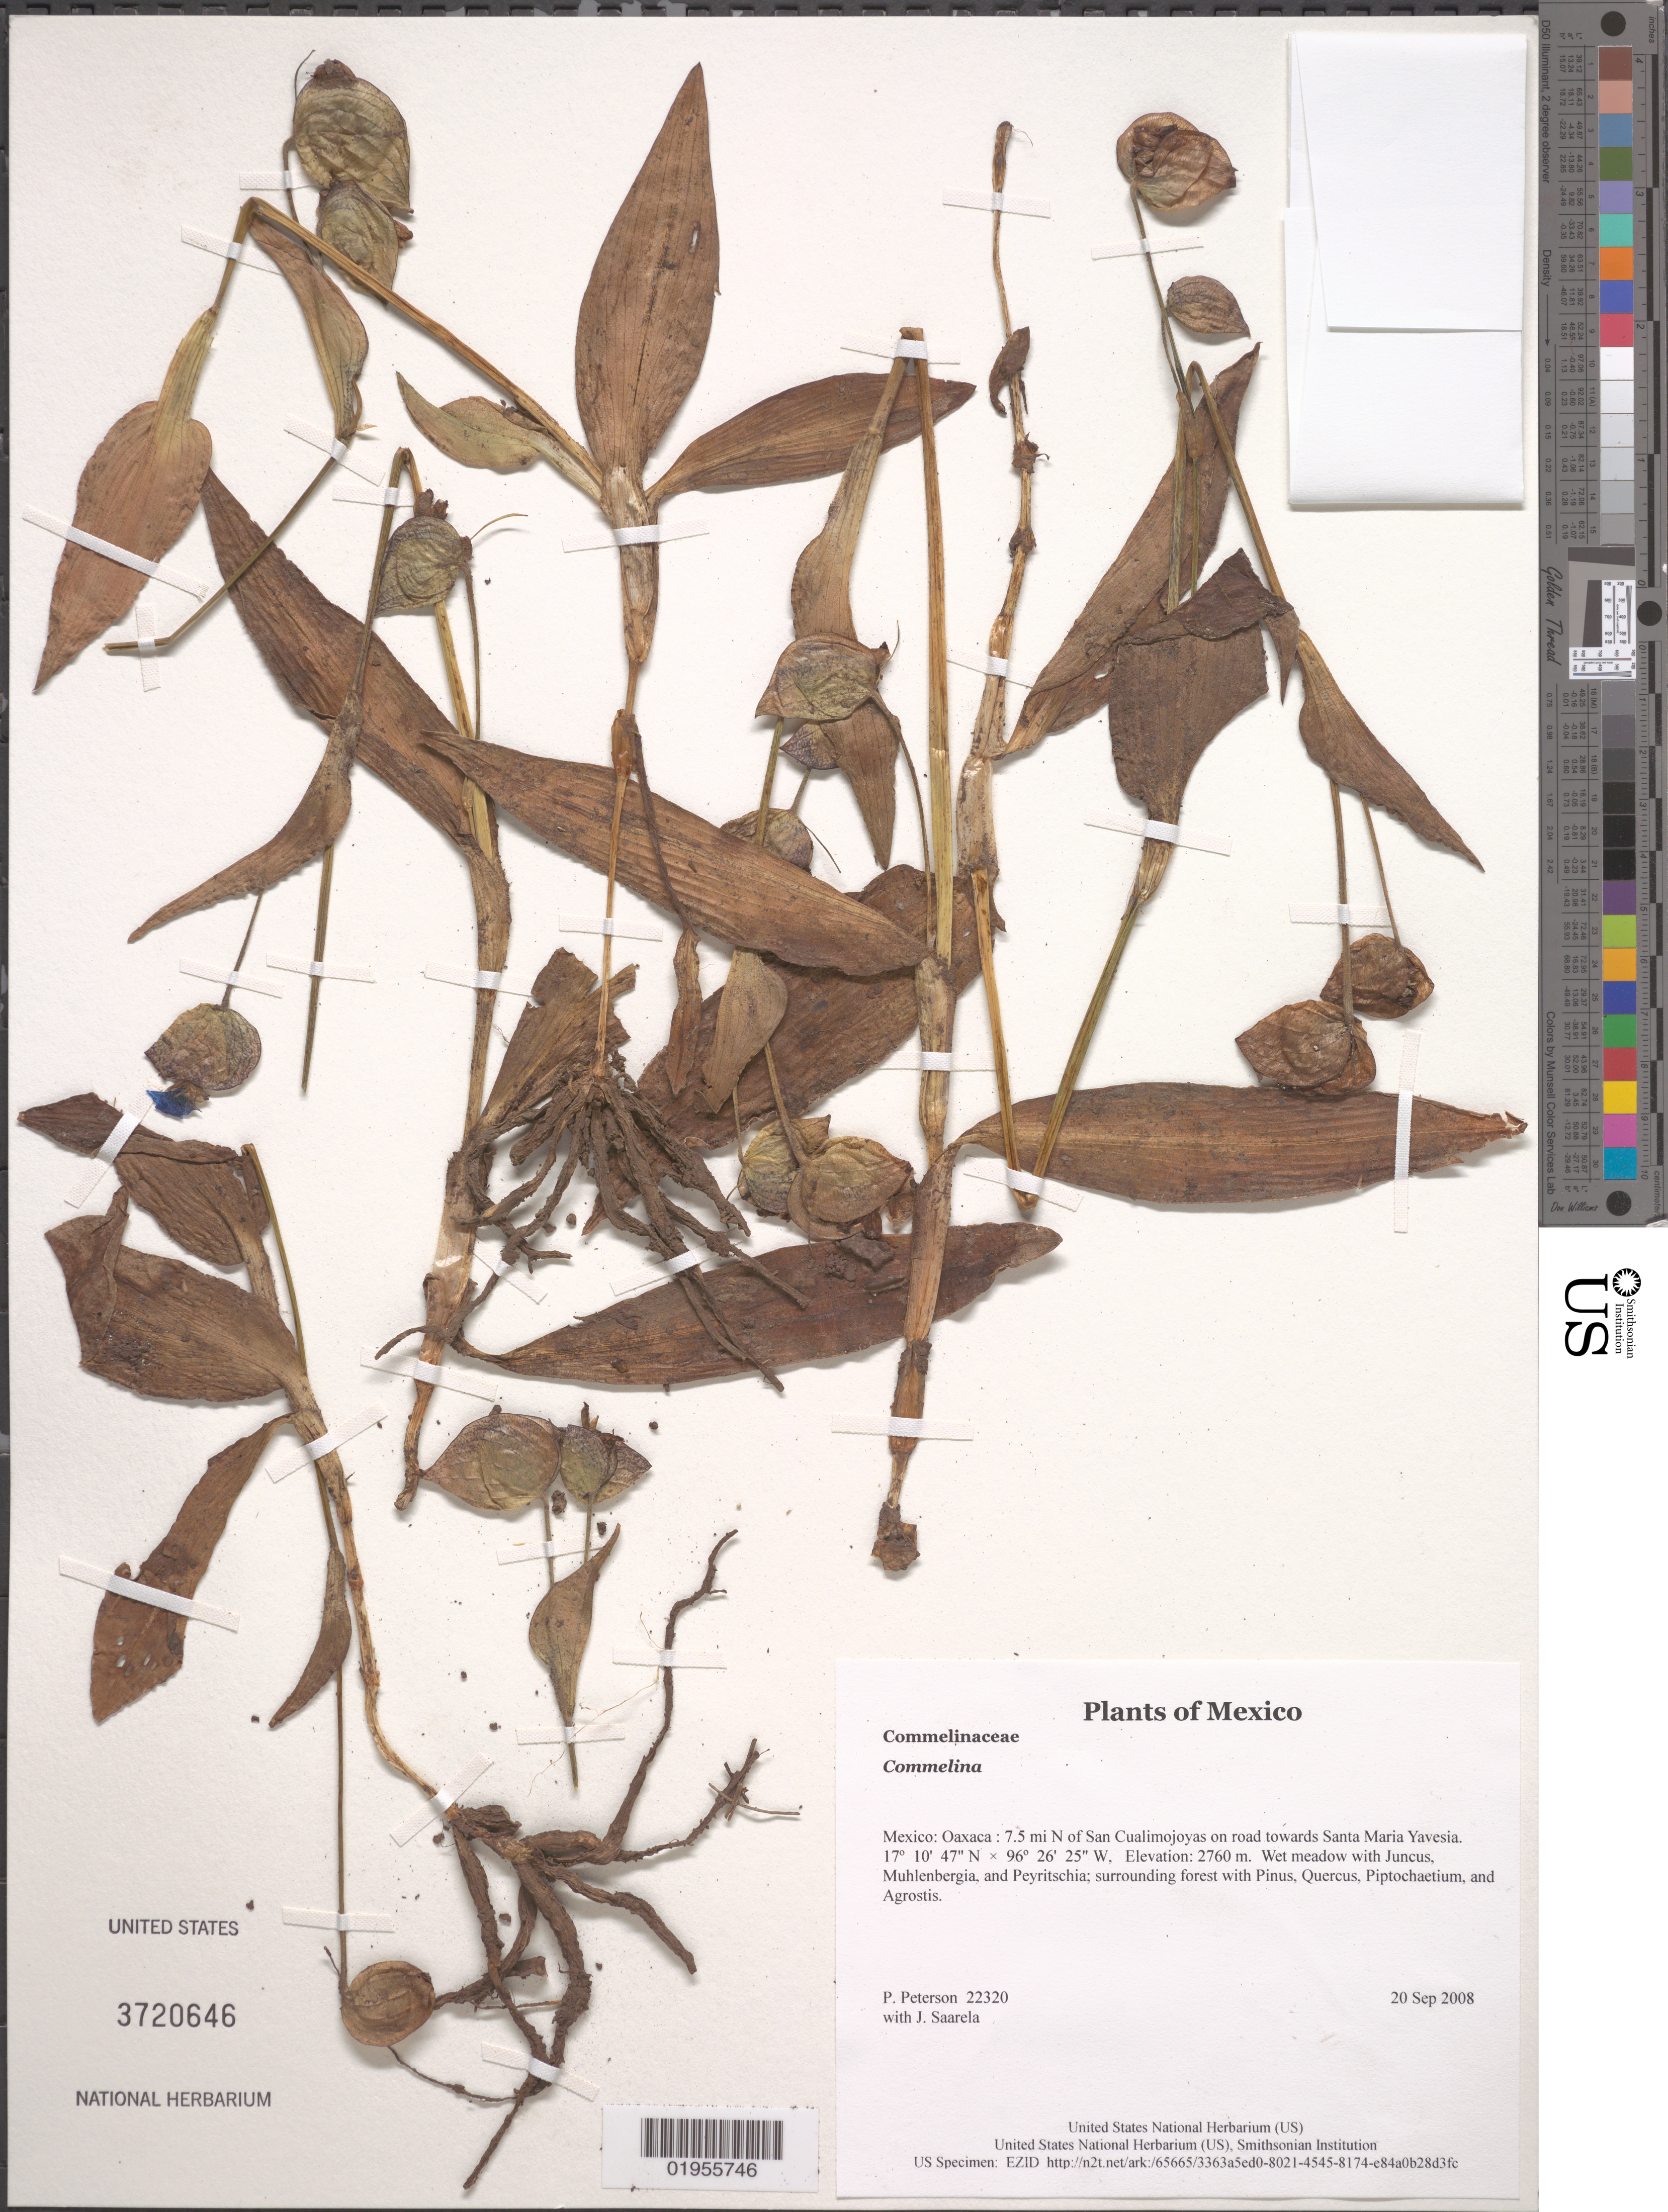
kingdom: Plantae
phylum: Tracheophyta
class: Liliopsida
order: Commelinales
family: Commelinaceae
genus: Commelina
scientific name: Commelina sp.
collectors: P. M. Peterson & J. Saarela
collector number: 22320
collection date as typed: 20 Sep 2008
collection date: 2008-09-20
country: Mexico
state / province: Oaxaca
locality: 7.5 mi N of San Cualimojoyas on road towards Santa Maria Yavesia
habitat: Wet meadow with Juncus, Muhlenbergia, and Peyritschia; surrounding forest with Pinus, Quercus, Piptochaetium, and Agrostis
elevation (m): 2760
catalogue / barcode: US 3720646